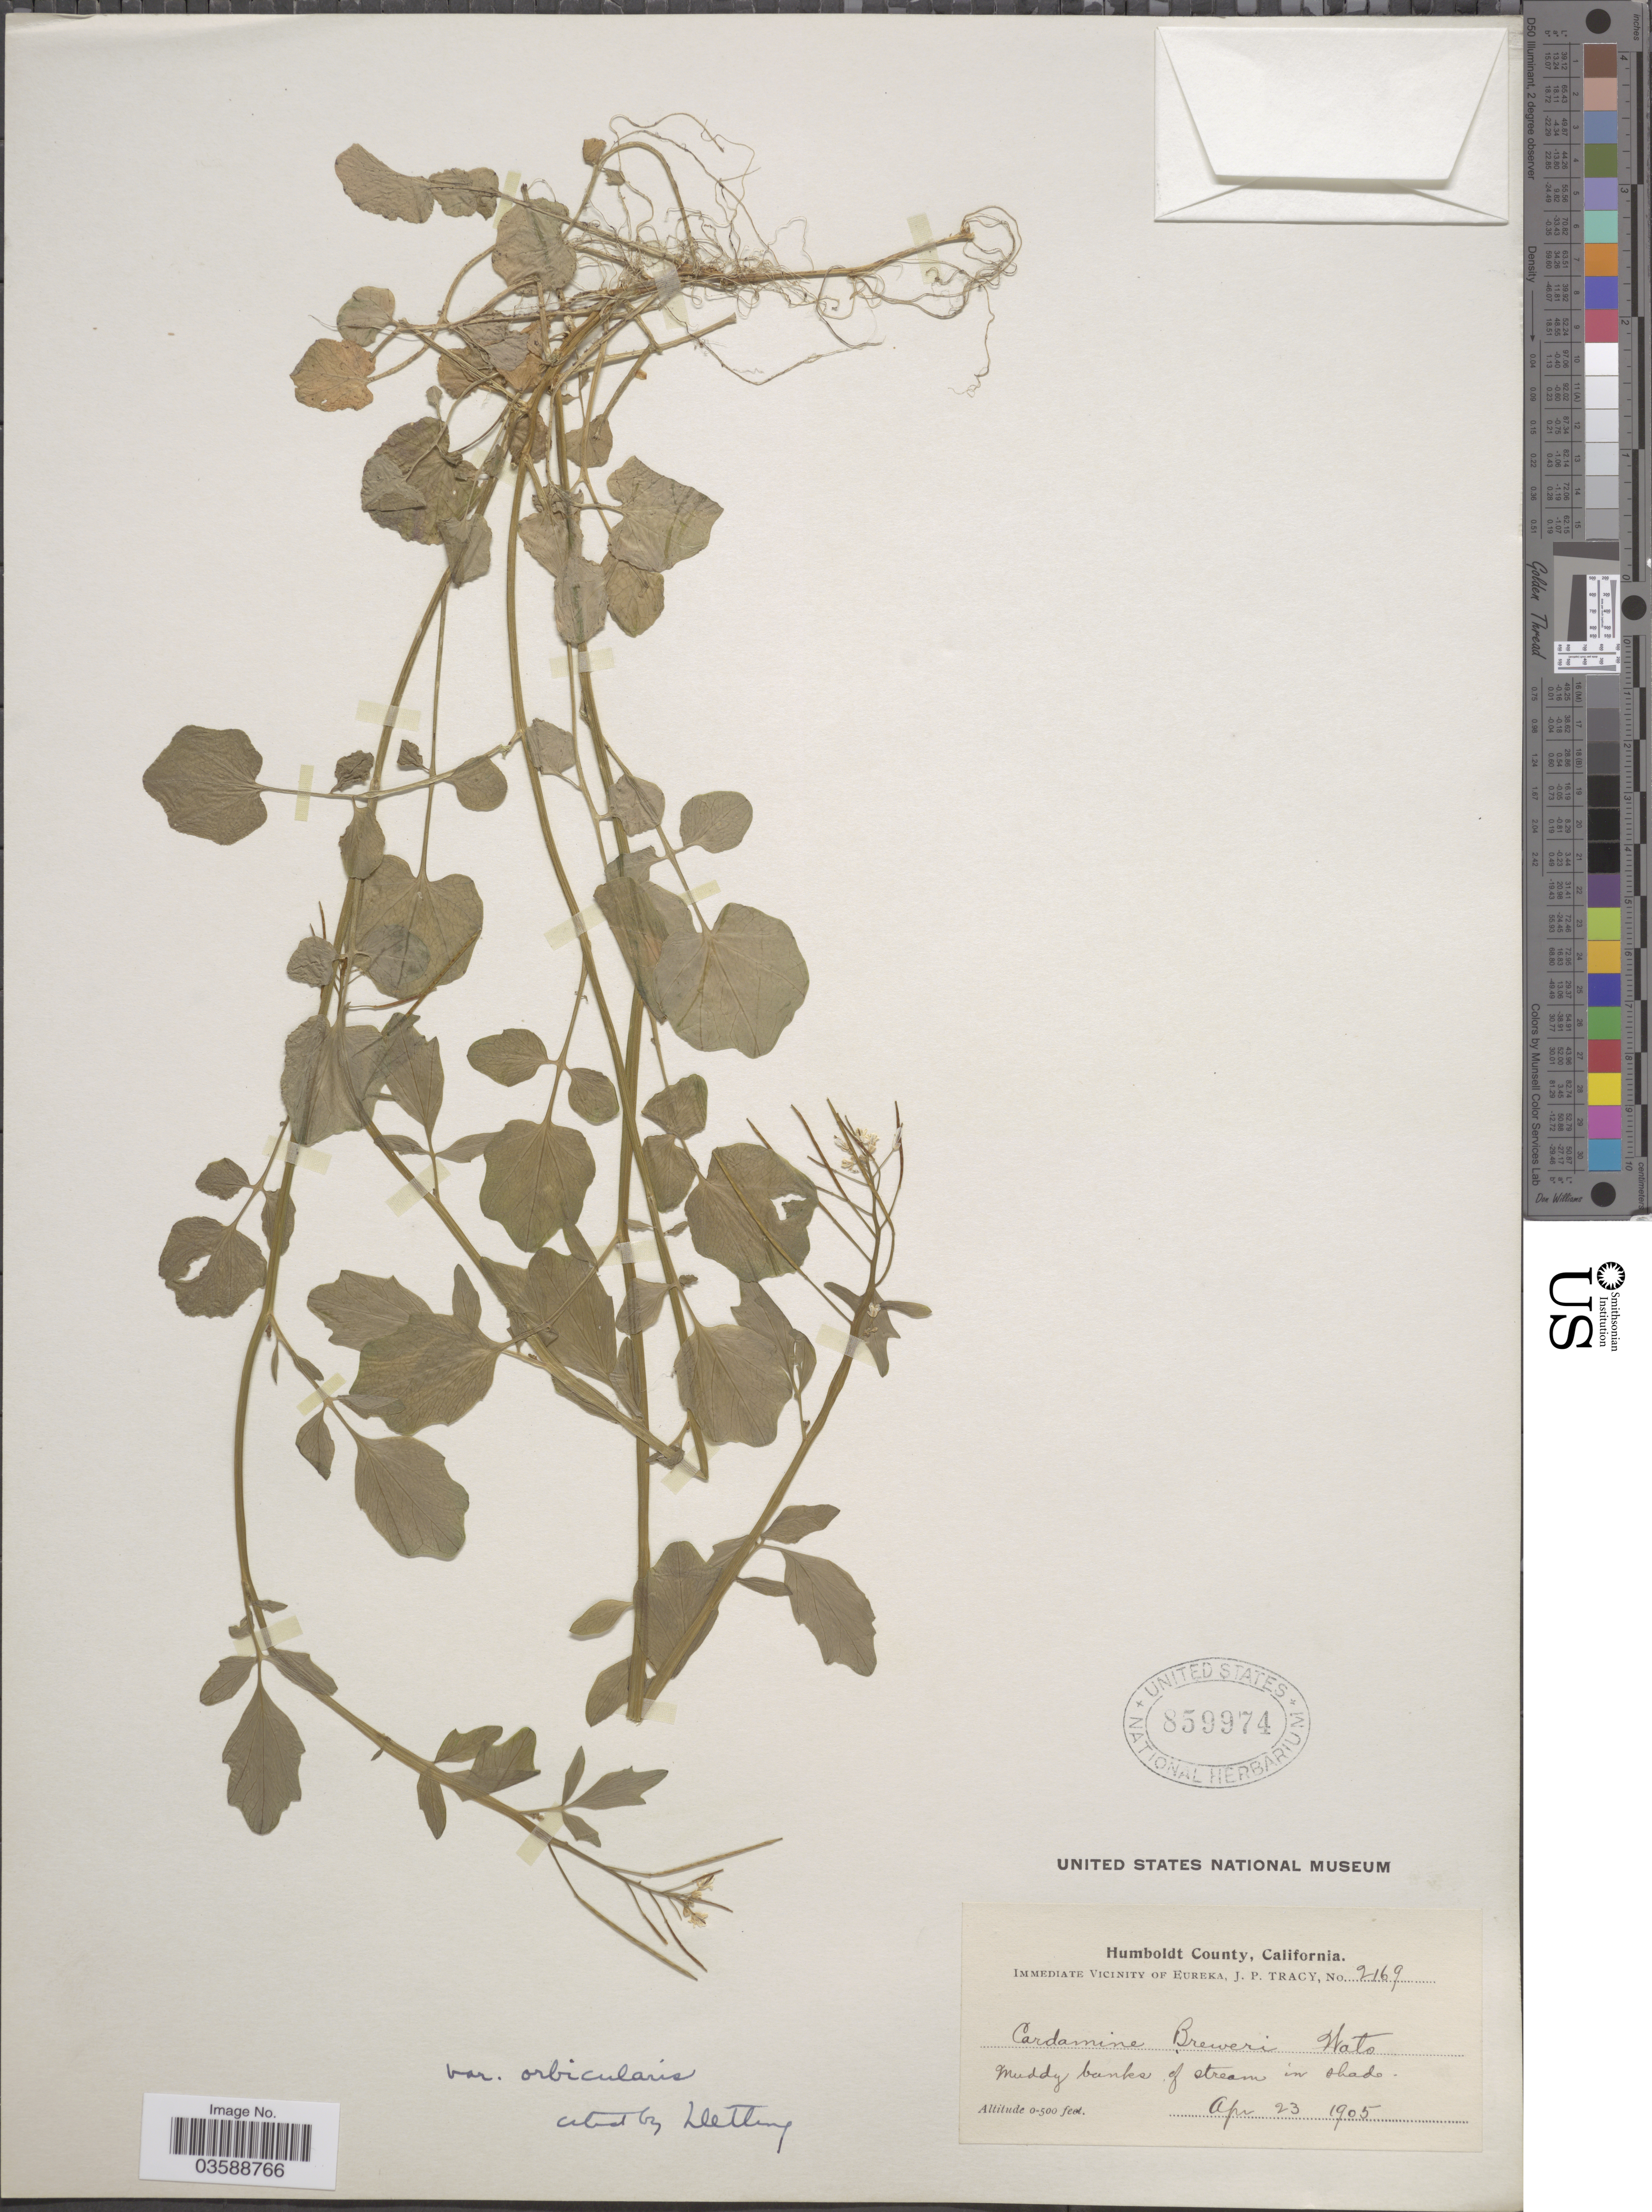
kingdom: Plantae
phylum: Tracheophyta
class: Magnoliopsida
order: Brassicales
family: Brassicaceae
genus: Cardamine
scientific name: Cardamine breweri var. orbicularis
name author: (Greene) Detling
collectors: J. Tracy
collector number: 2169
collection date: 1905-04-23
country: United States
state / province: California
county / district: Humboldt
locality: Humboldt County. Immediate vicinity of Eureka.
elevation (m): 0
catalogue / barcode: US 859974